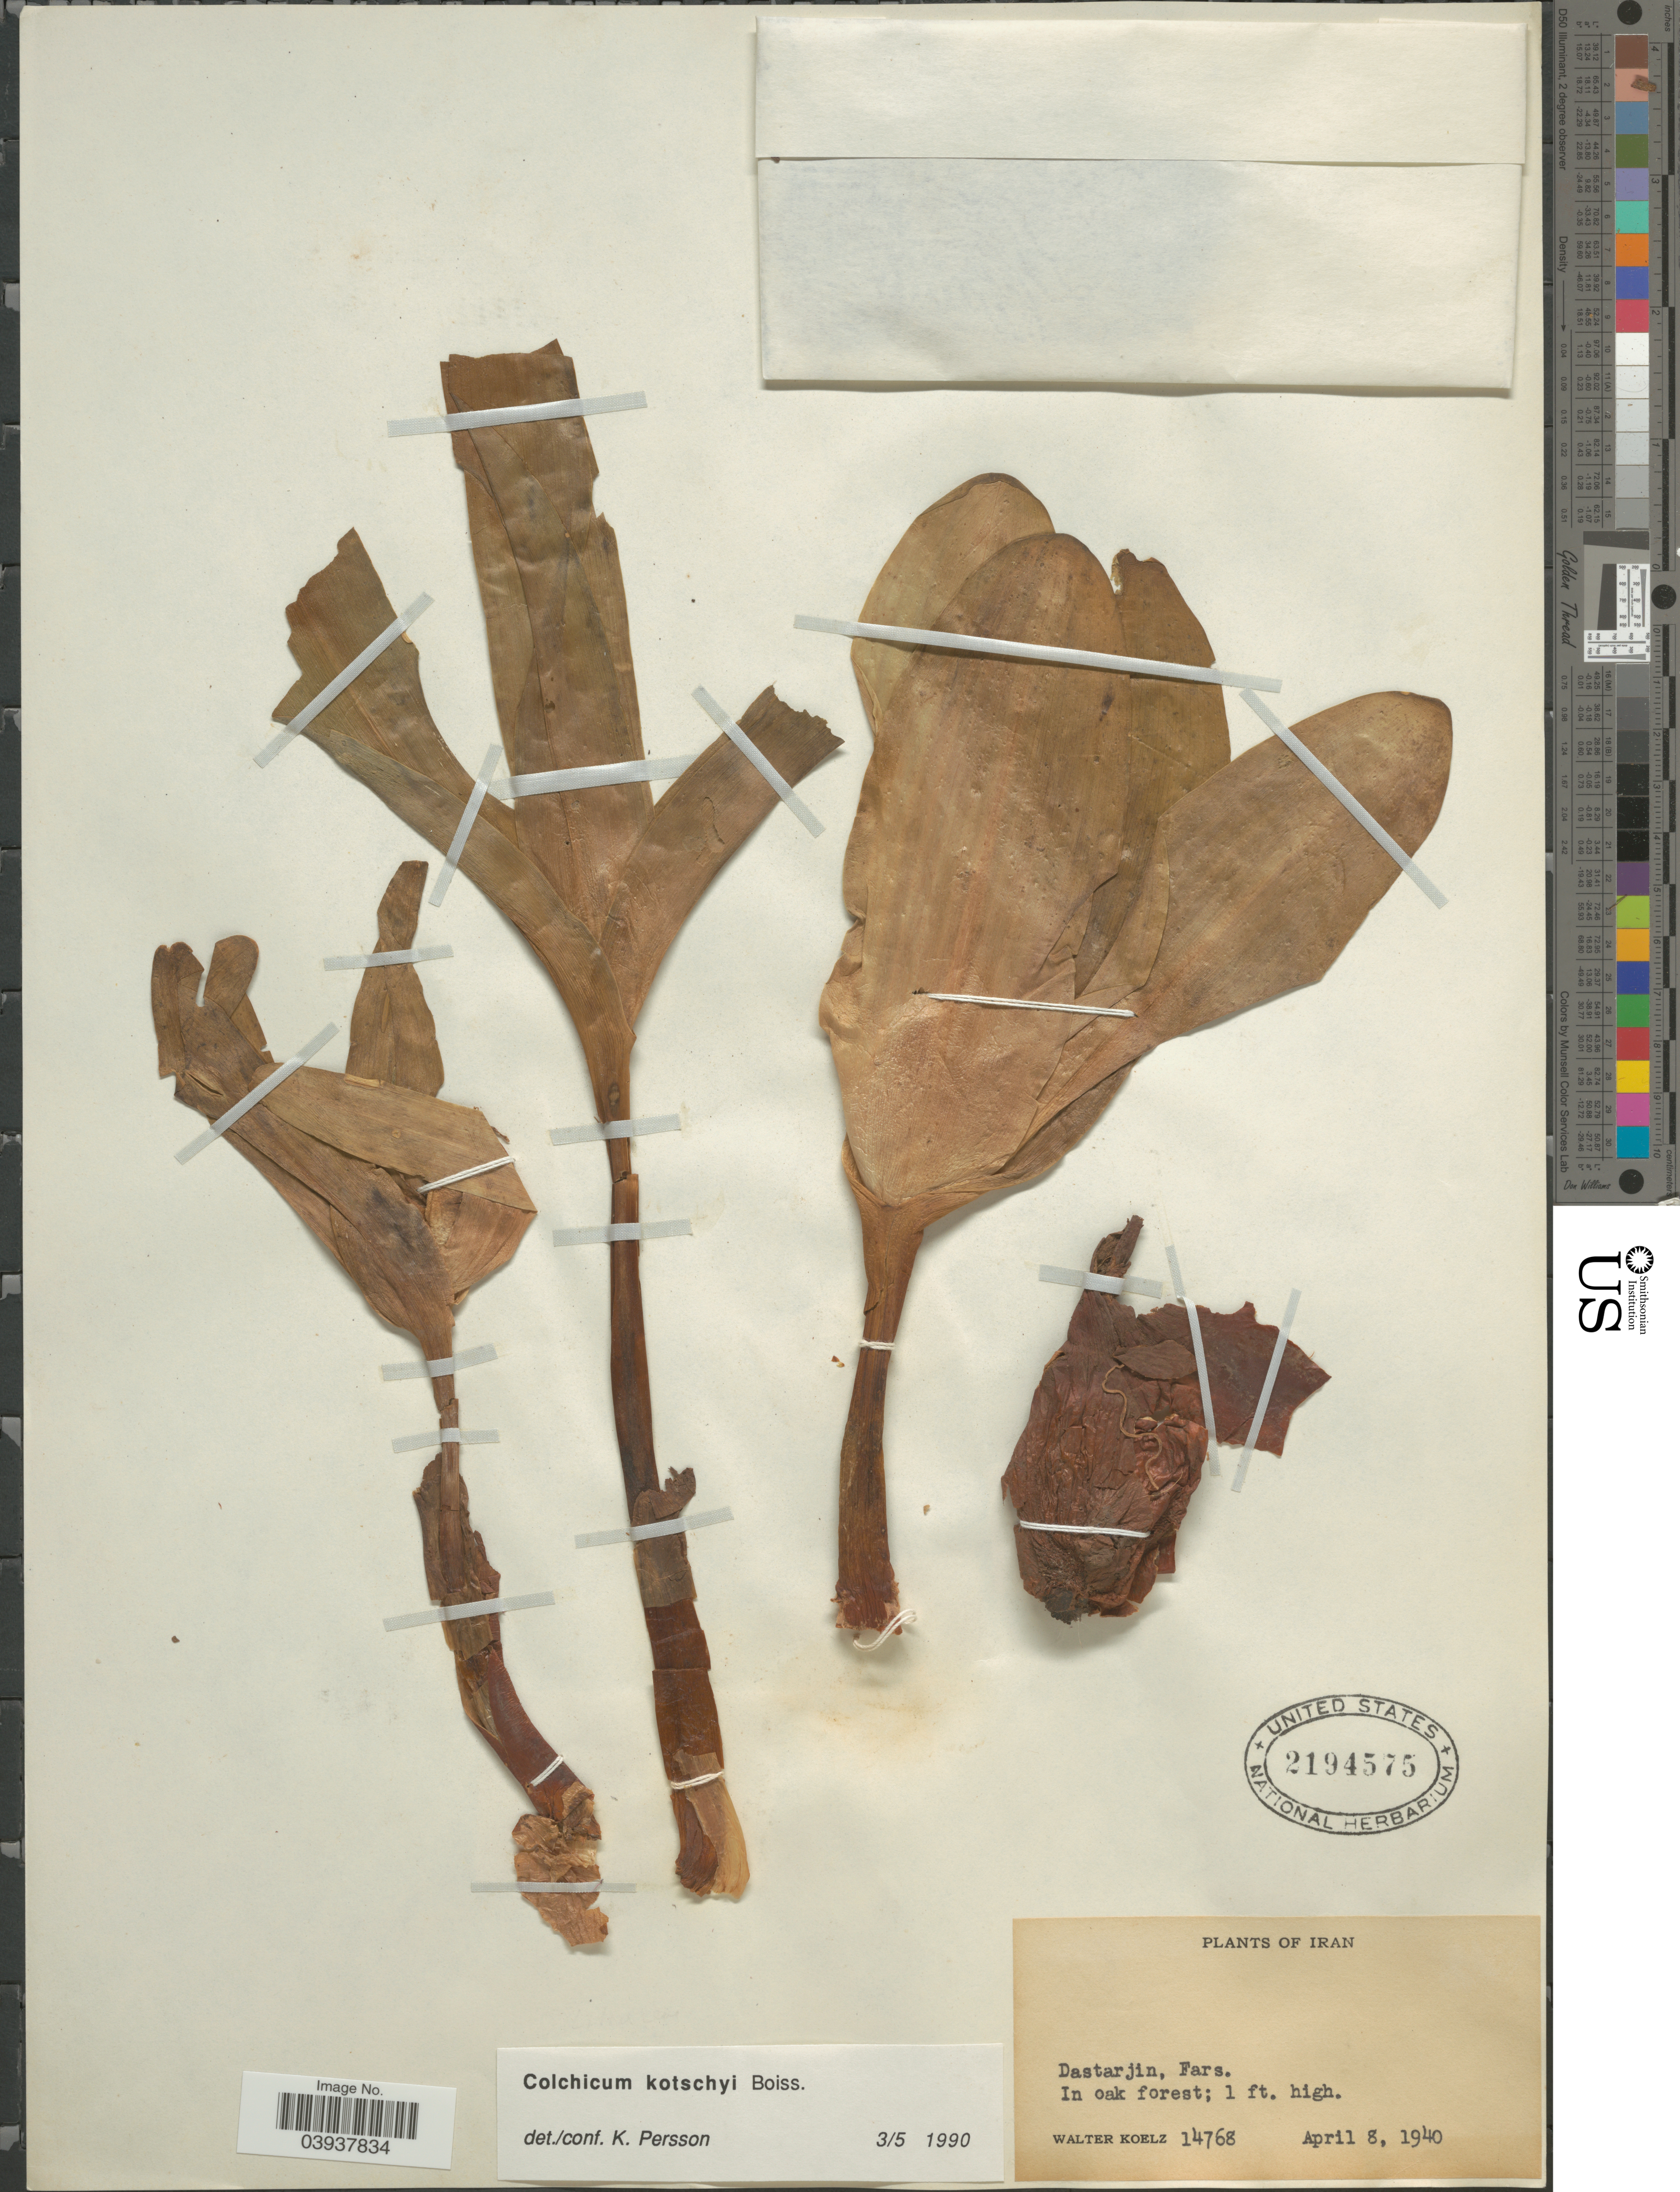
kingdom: Plantae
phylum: Tracheophyta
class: Liliopsida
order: Liliales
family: Colchicaceae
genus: Colchicum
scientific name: Colchicum kotschyi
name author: Boiss.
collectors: W. N. Koelz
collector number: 14768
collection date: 1940-04-08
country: Iran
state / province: Fars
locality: Dastarjin.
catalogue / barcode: US 2194575